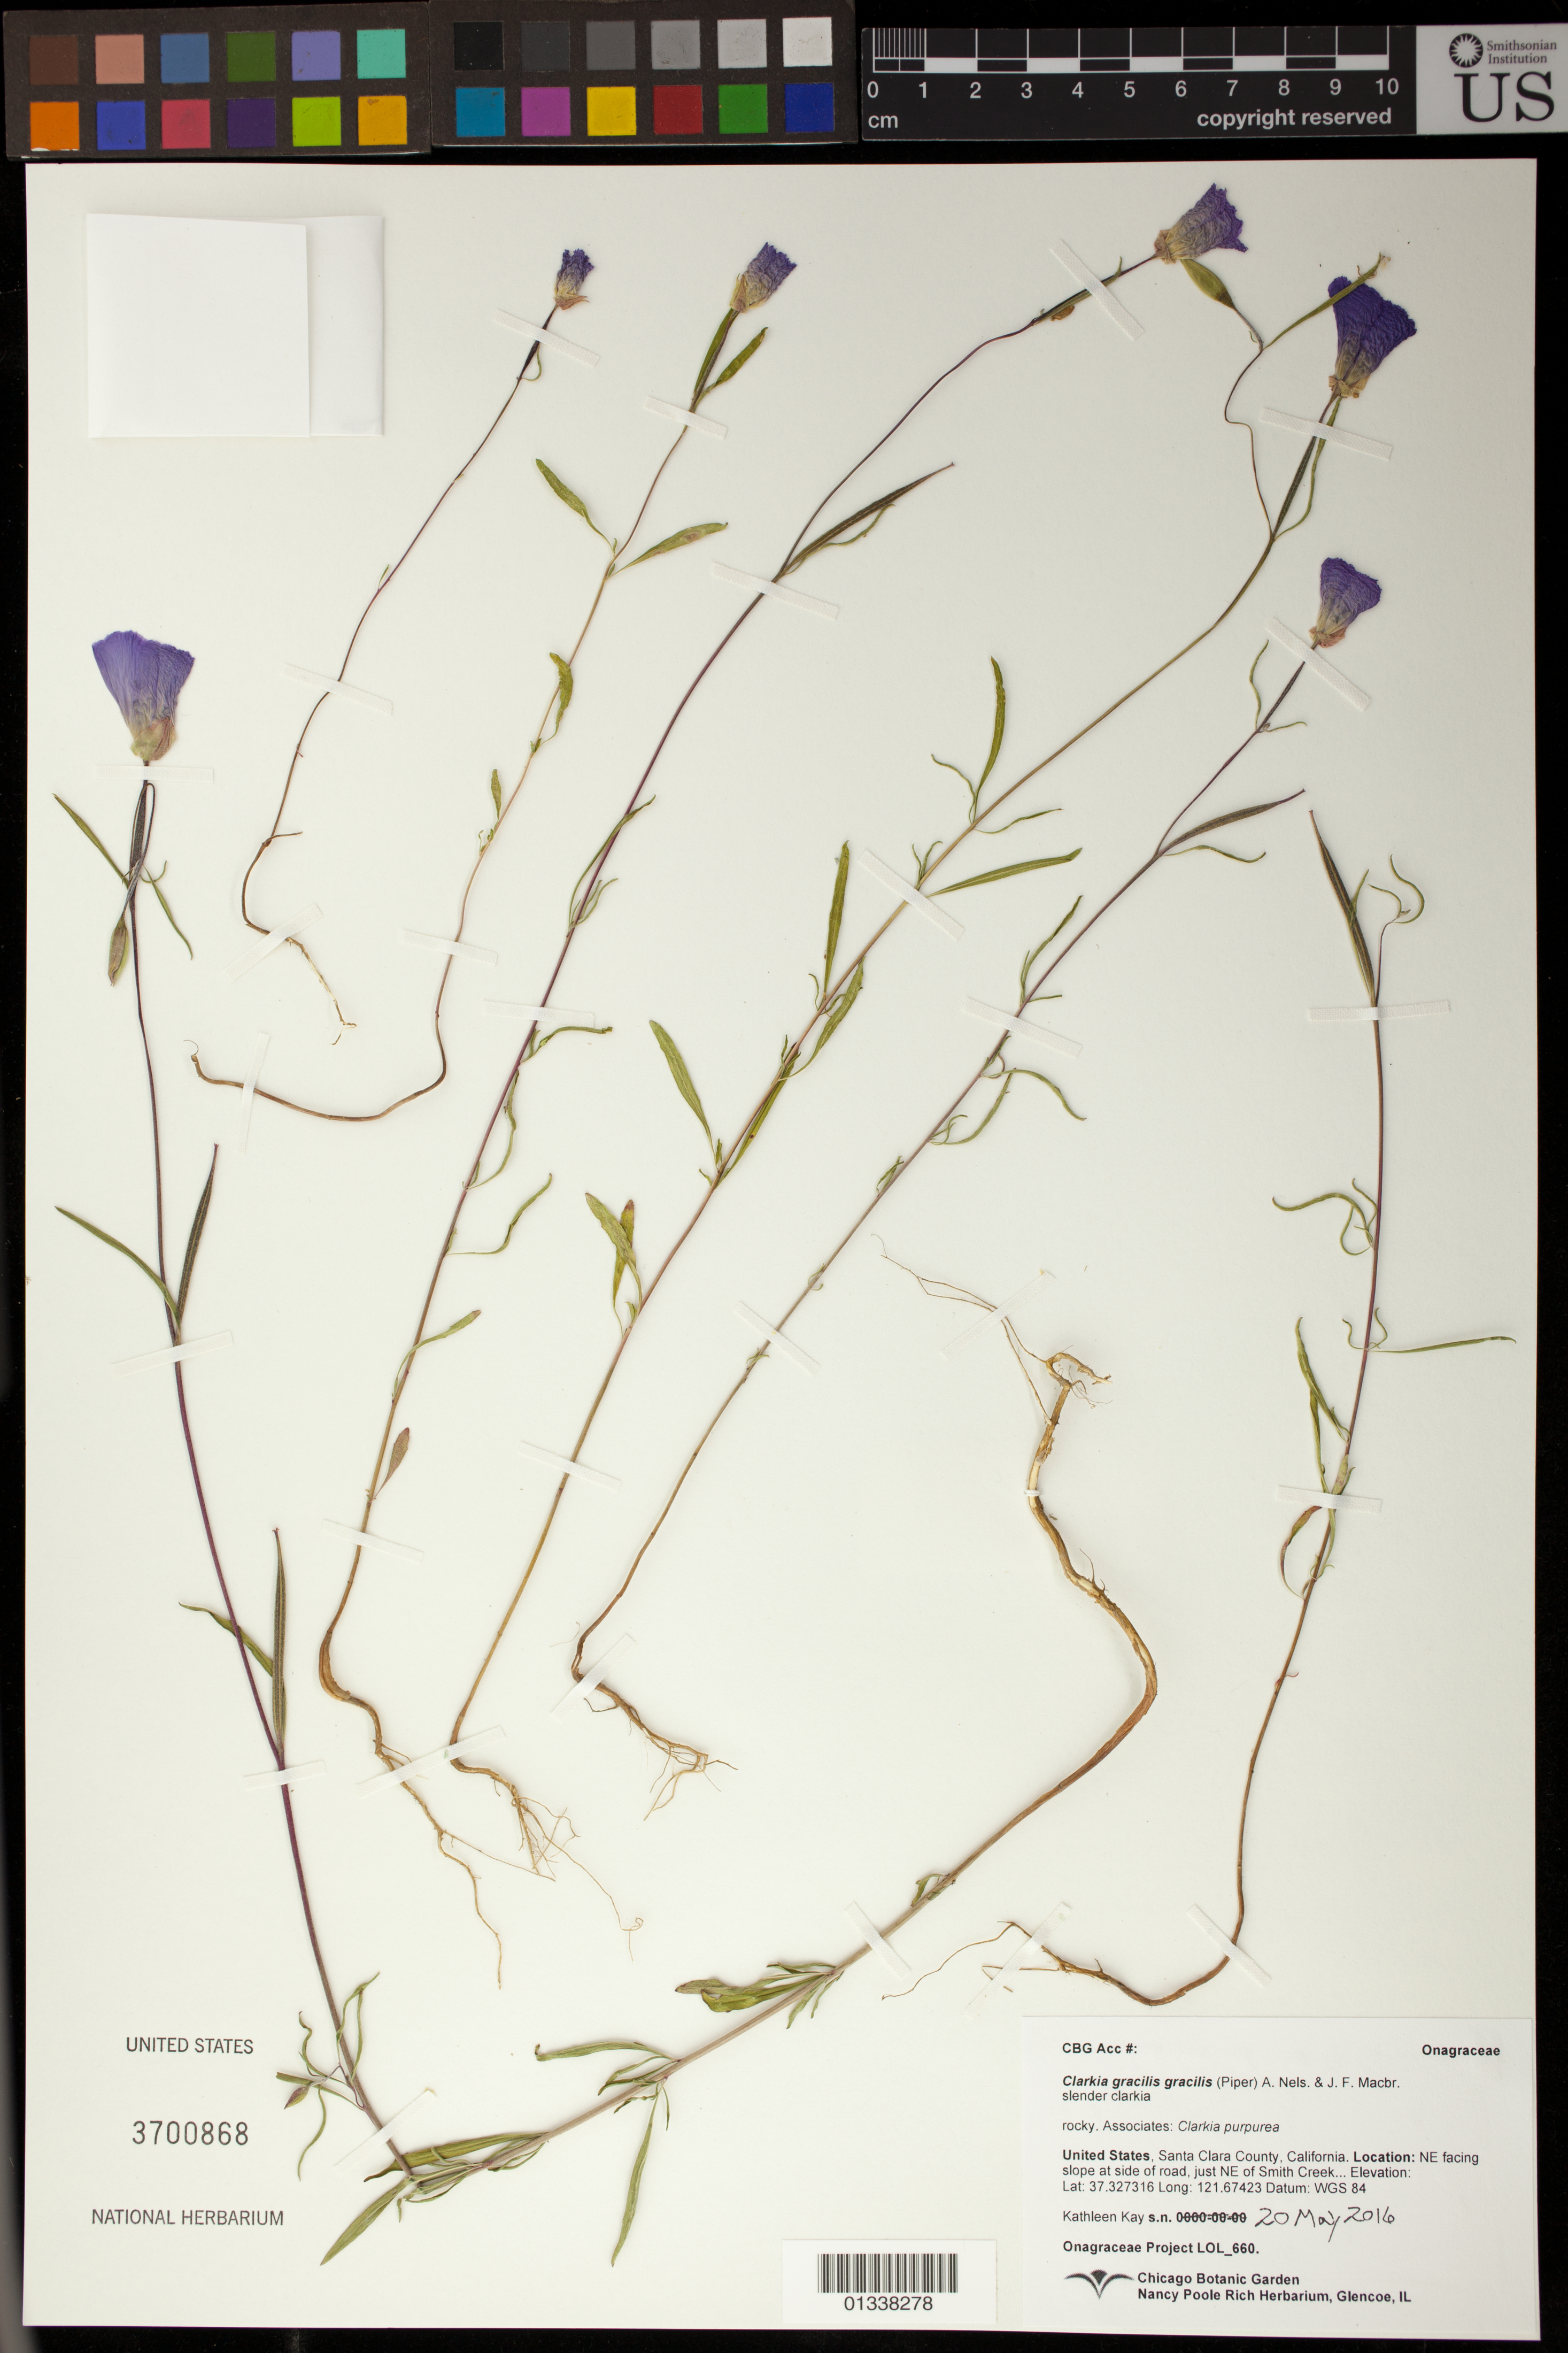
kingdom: Plantae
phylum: Tracheophyta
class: Magnoliopsida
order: Myrtales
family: Onagraceae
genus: Clarkia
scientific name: Clarkia gracilis subsp. gracilis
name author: (Piper) A. Nelson & J.F. Macbr.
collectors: K. Skogen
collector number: LOL 660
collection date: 2016-05-20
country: United States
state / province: Illinois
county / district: Cook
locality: Chicago Botanic Garden Greenhouse, 1000 Lake Cook Road, Glencoe, IL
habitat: rocky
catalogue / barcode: US 3753634